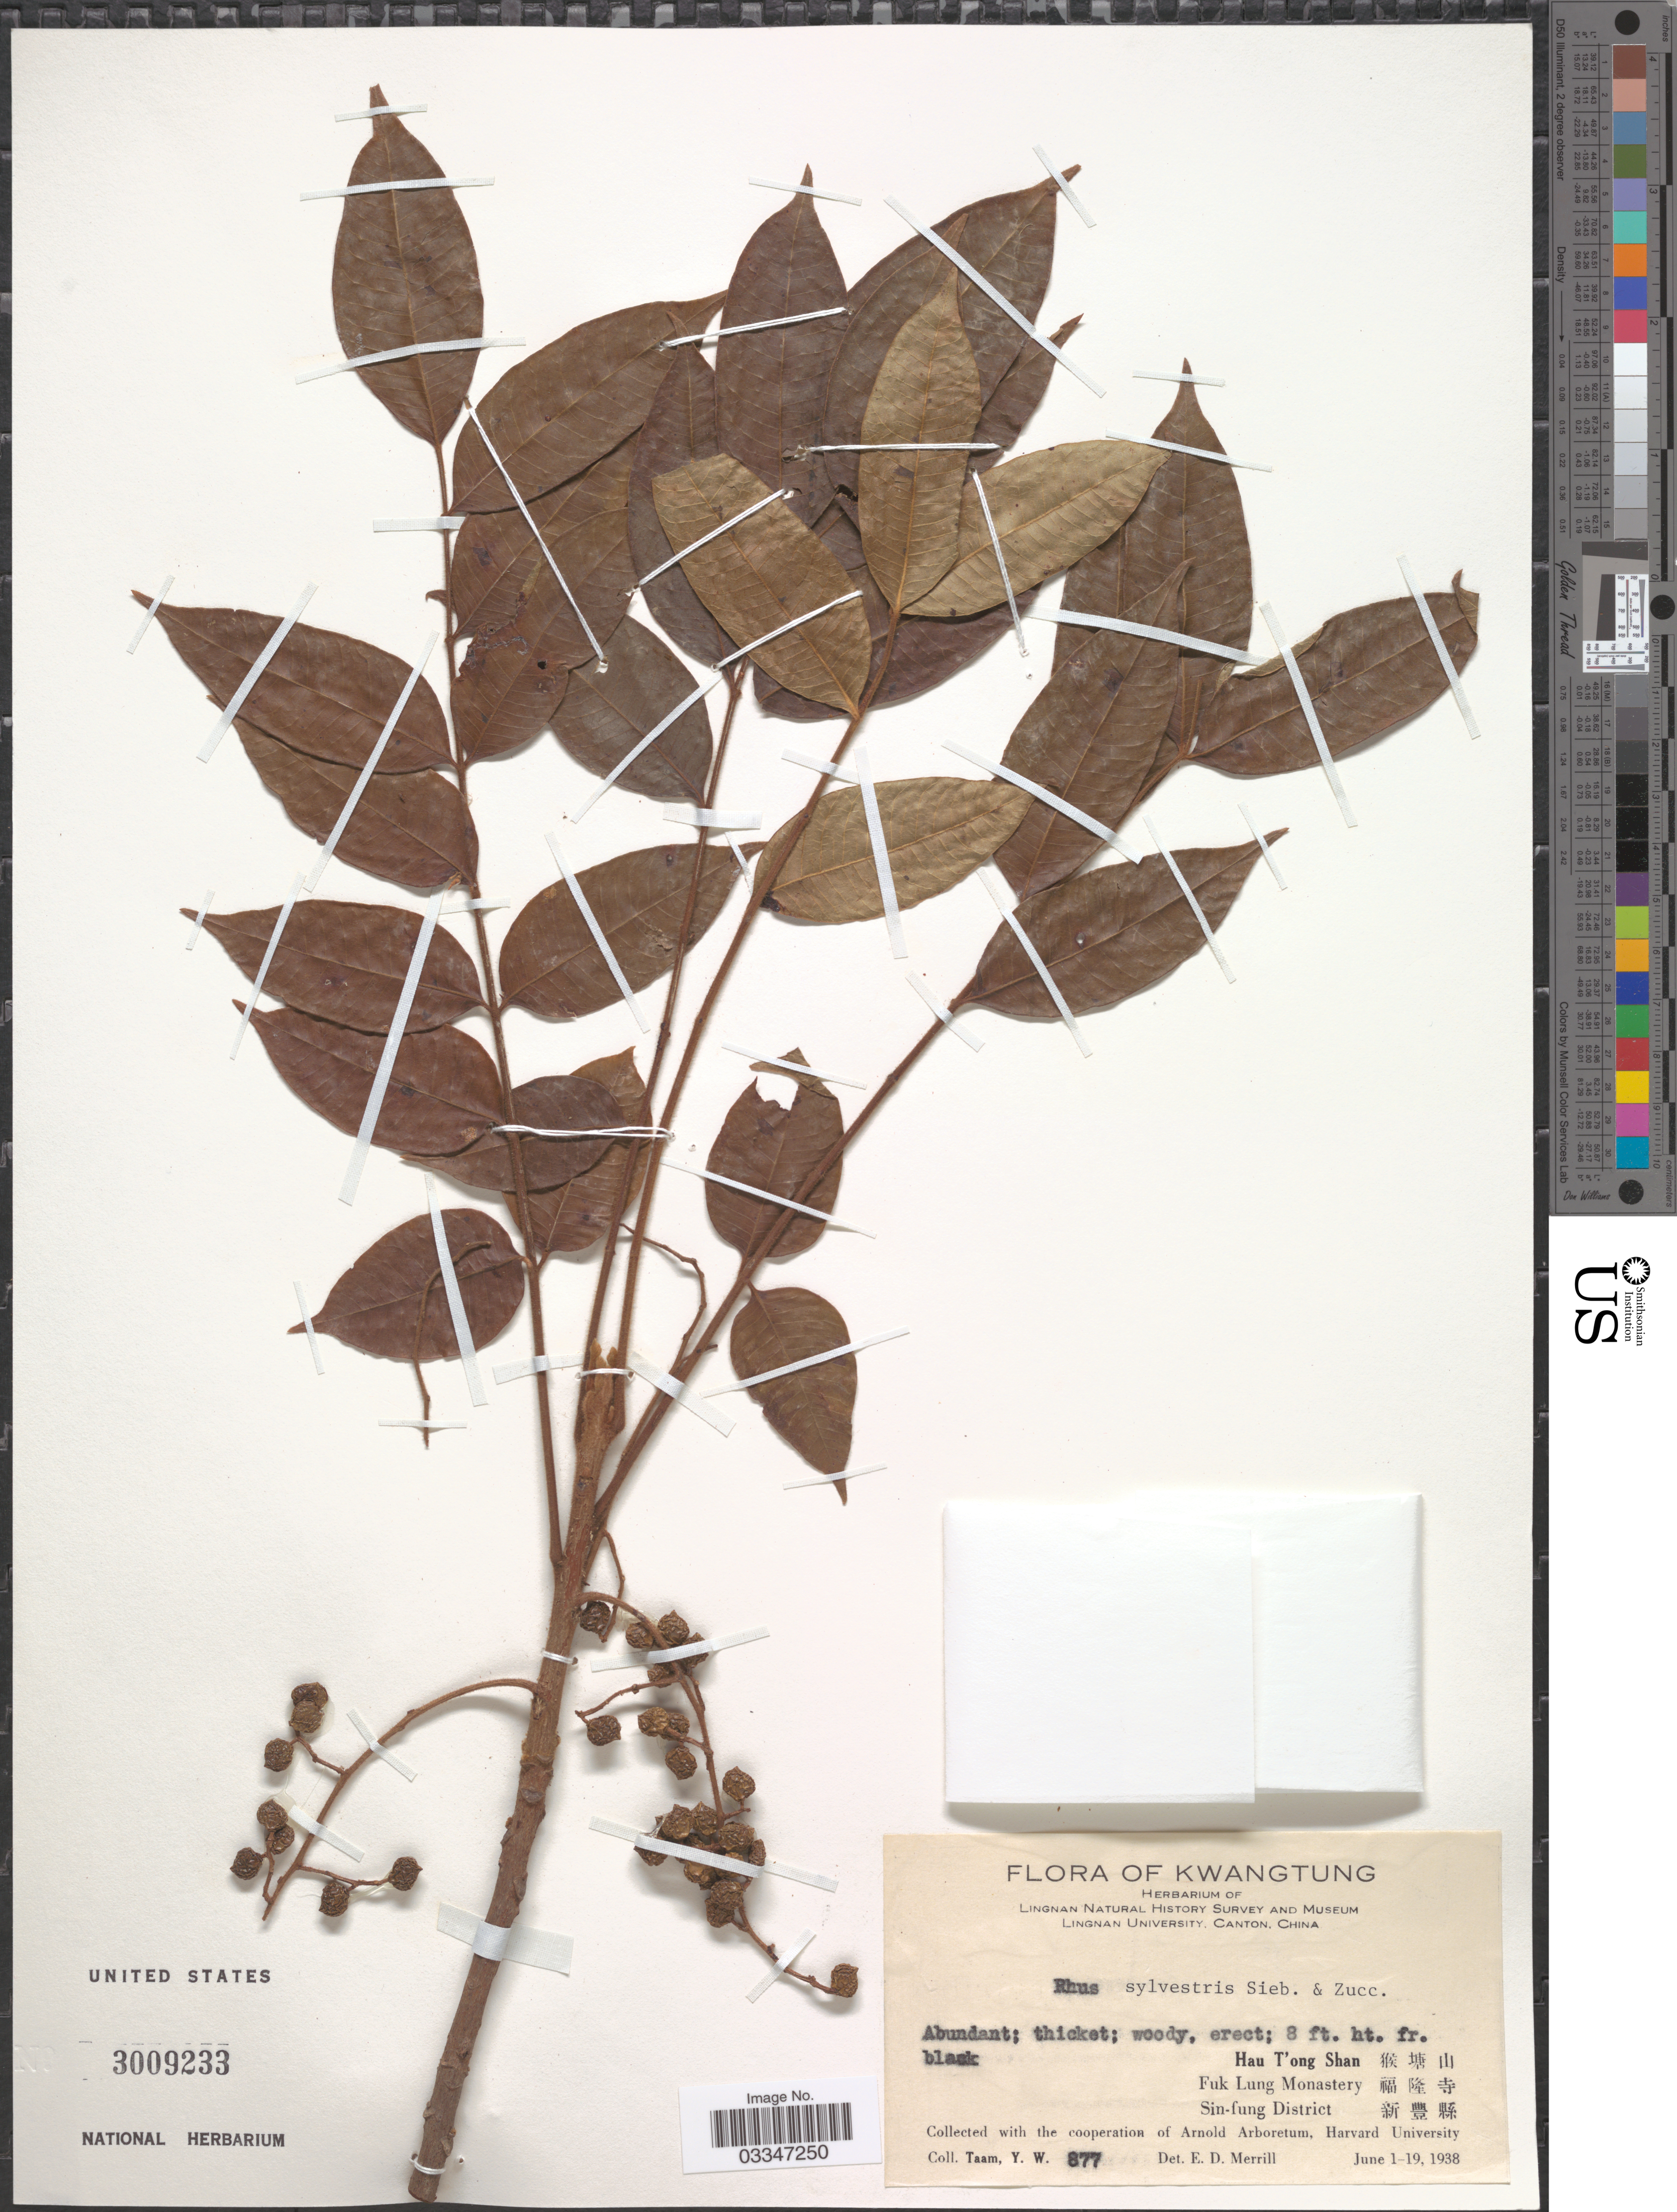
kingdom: Plantae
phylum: Tracheophyta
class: Magnoliopsida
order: Sapindales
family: Anacardiaceae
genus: Rhus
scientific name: Rhus sylvestris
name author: Siebold & Zucc.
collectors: Y. W. Taam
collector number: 877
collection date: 1938-06-01/1938-06-19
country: China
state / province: Guangdong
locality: Kwangtung. Hau T'ong Shan. X. Fuk Lung Monastery. X. Sin-fung District. X.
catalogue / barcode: US 3009233